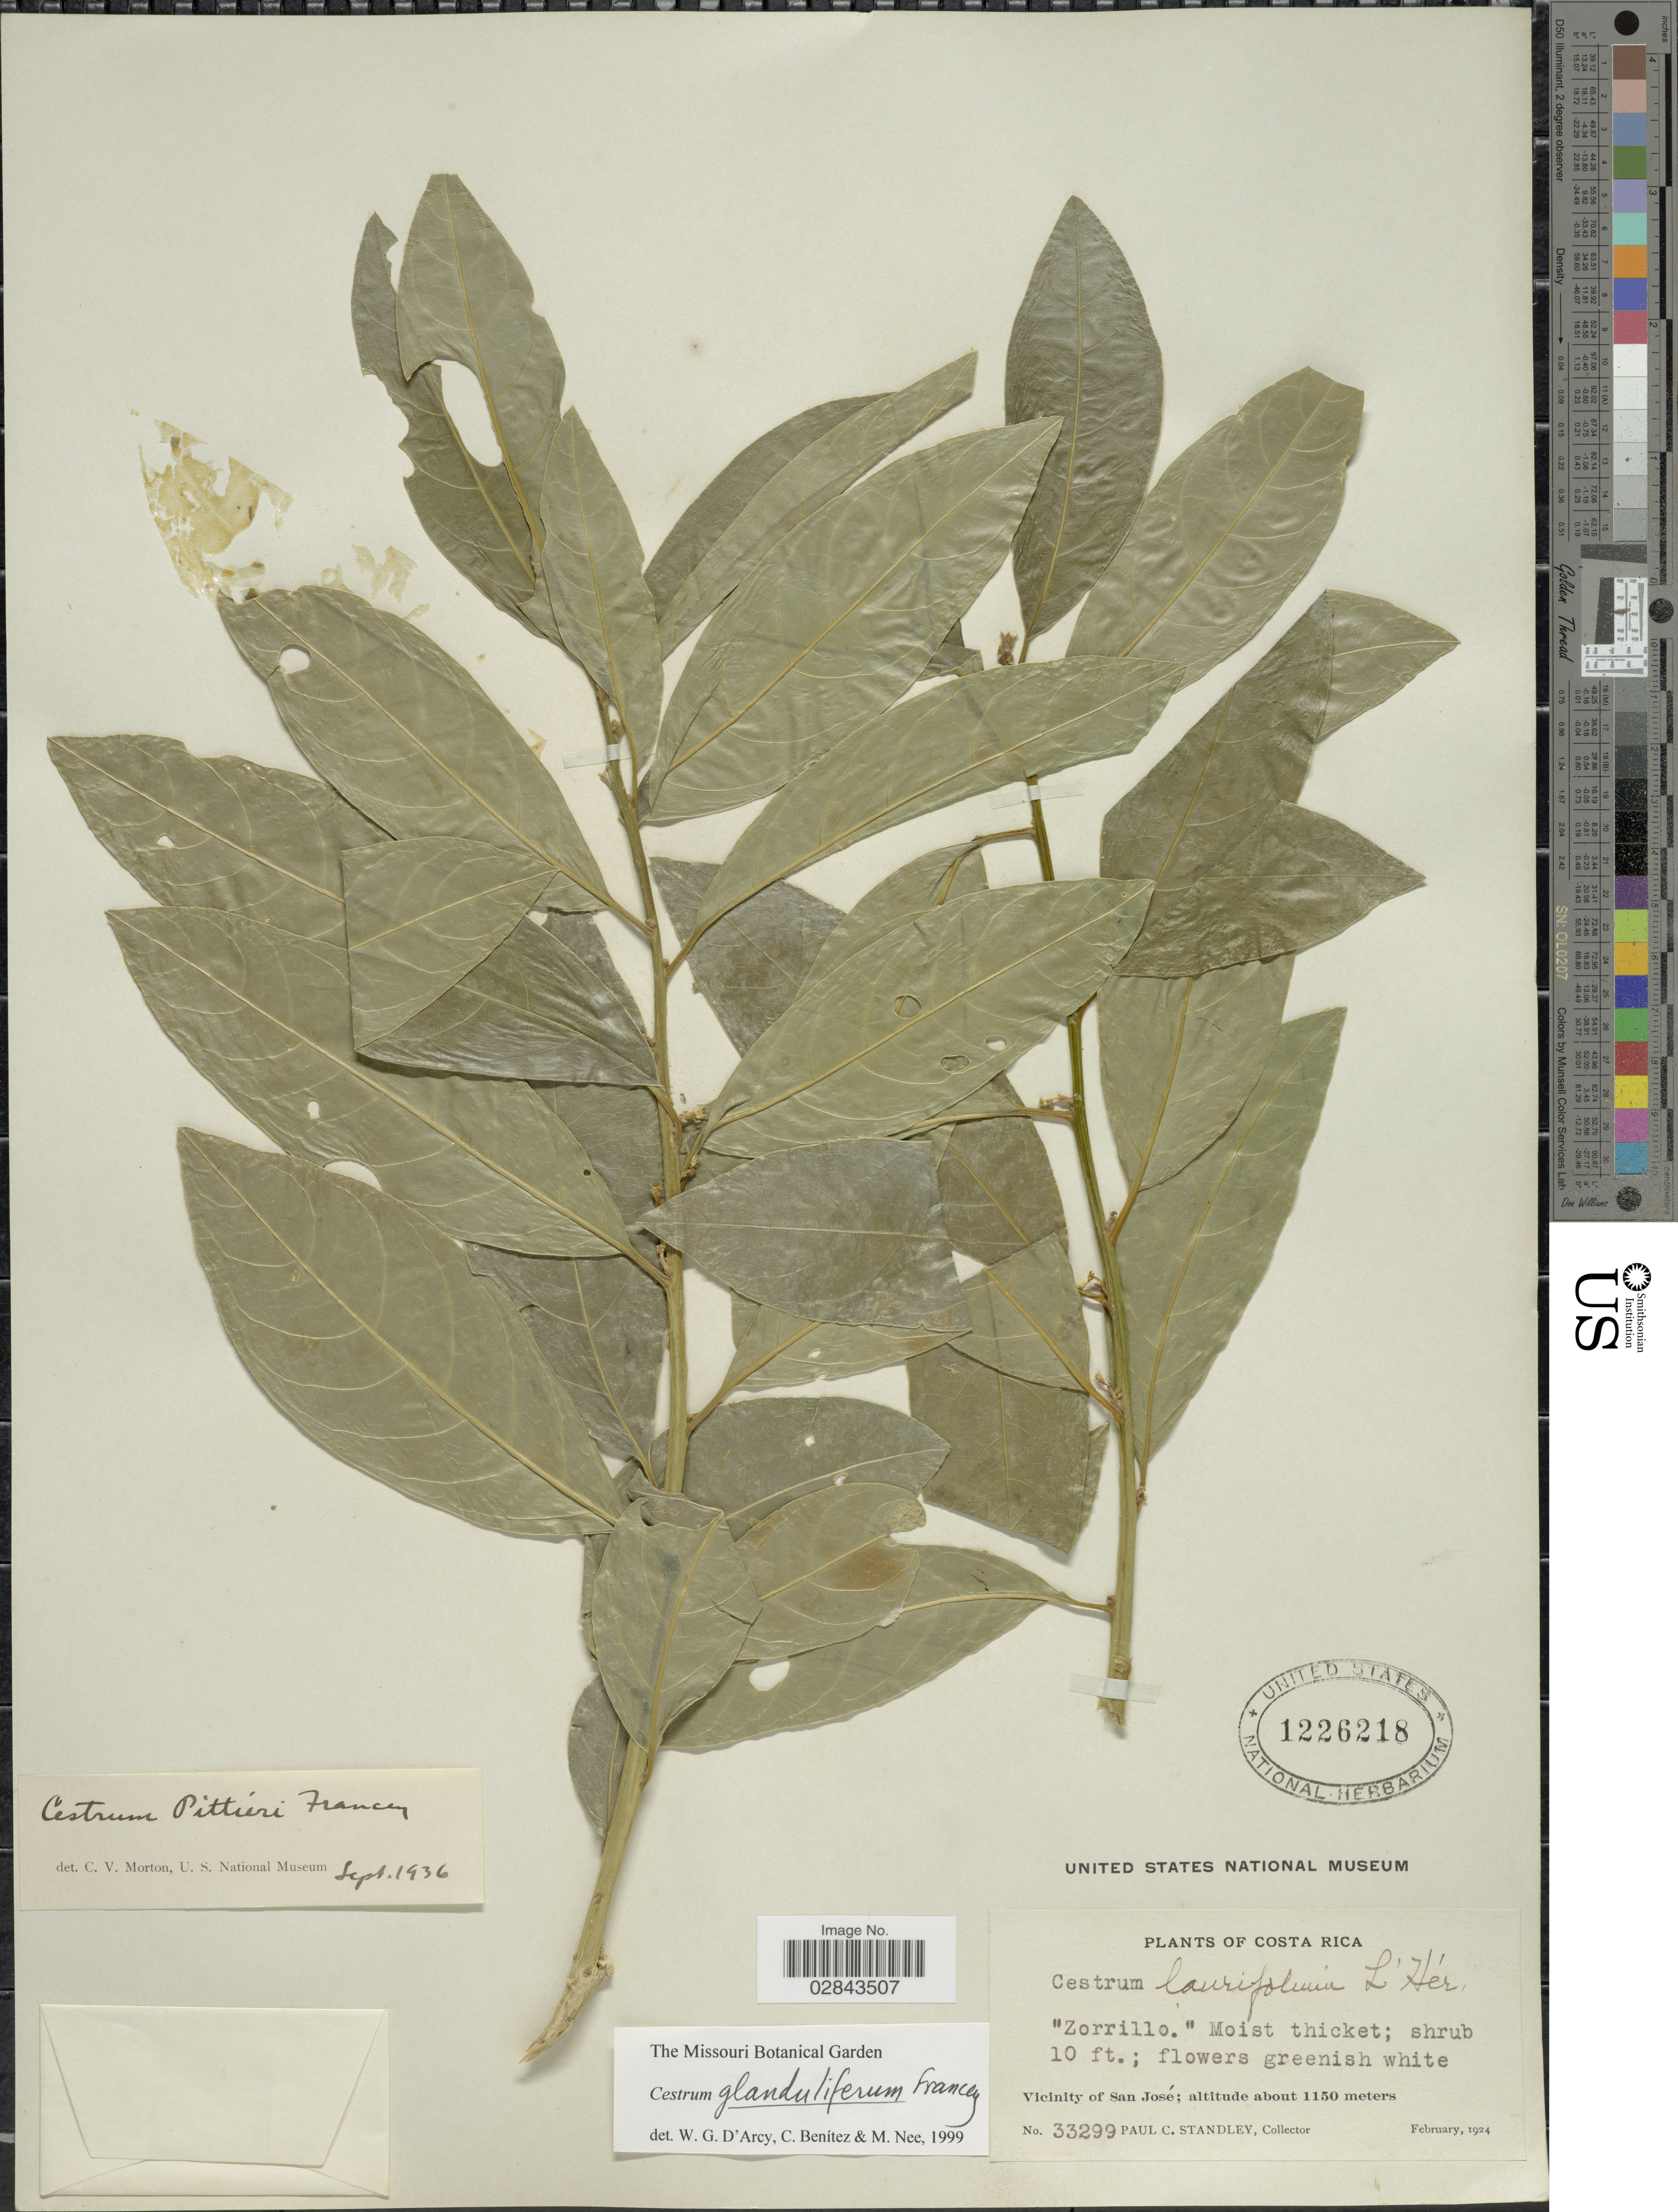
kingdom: Plantae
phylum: Tracheophyta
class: Magnoliopsida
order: Solanales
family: Solanaceae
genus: Cestrum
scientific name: Cestrum glanduliferum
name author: Kerber ex Francey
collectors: P. C. Standley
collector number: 33299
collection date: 1924-02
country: Costa Rica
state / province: San José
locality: Vicinity of San José.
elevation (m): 1150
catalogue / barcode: US 1226218